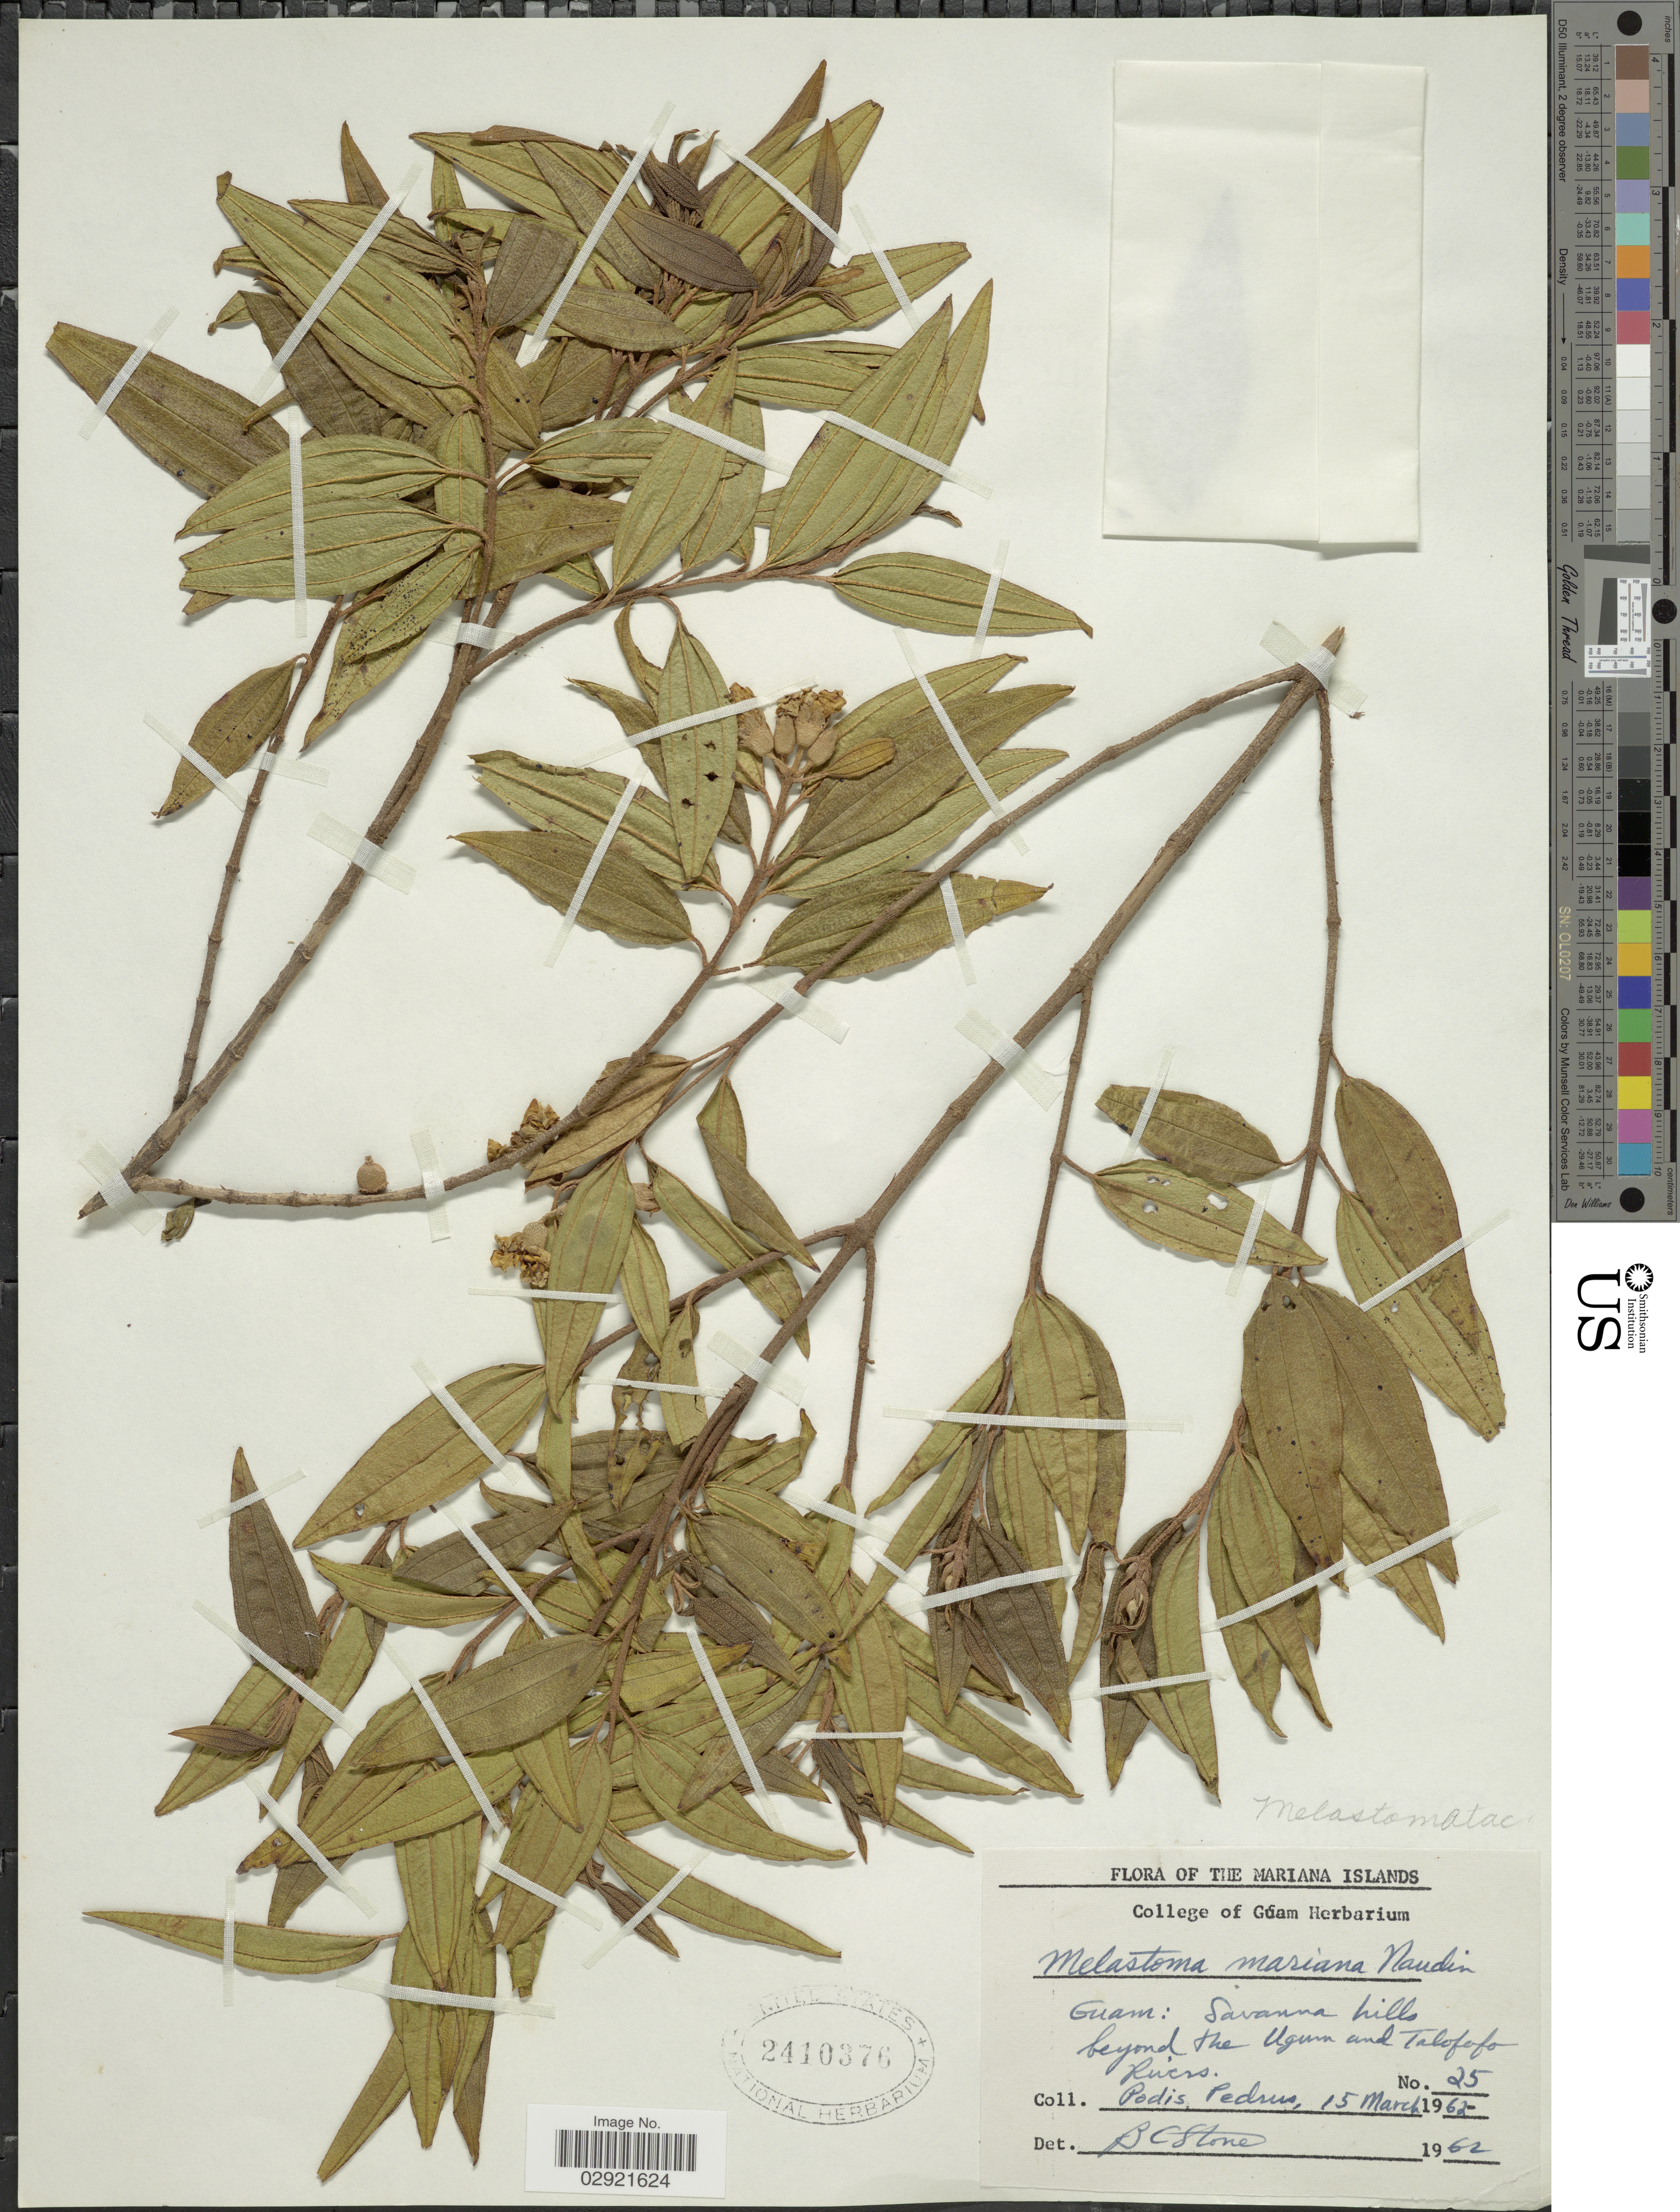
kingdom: Plantae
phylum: Tracheophyta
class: Magnoliopsida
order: Myrtales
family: Melastomataceae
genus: Melastoma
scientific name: Melastoma malabathricum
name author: L.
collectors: P. Pedrus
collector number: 25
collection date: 1962-03-15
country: Guam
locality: Mariana Islands. Savanna hills beyond the Ugum [interpreted] and Talofofo Rivers.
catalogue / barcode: US 2410376